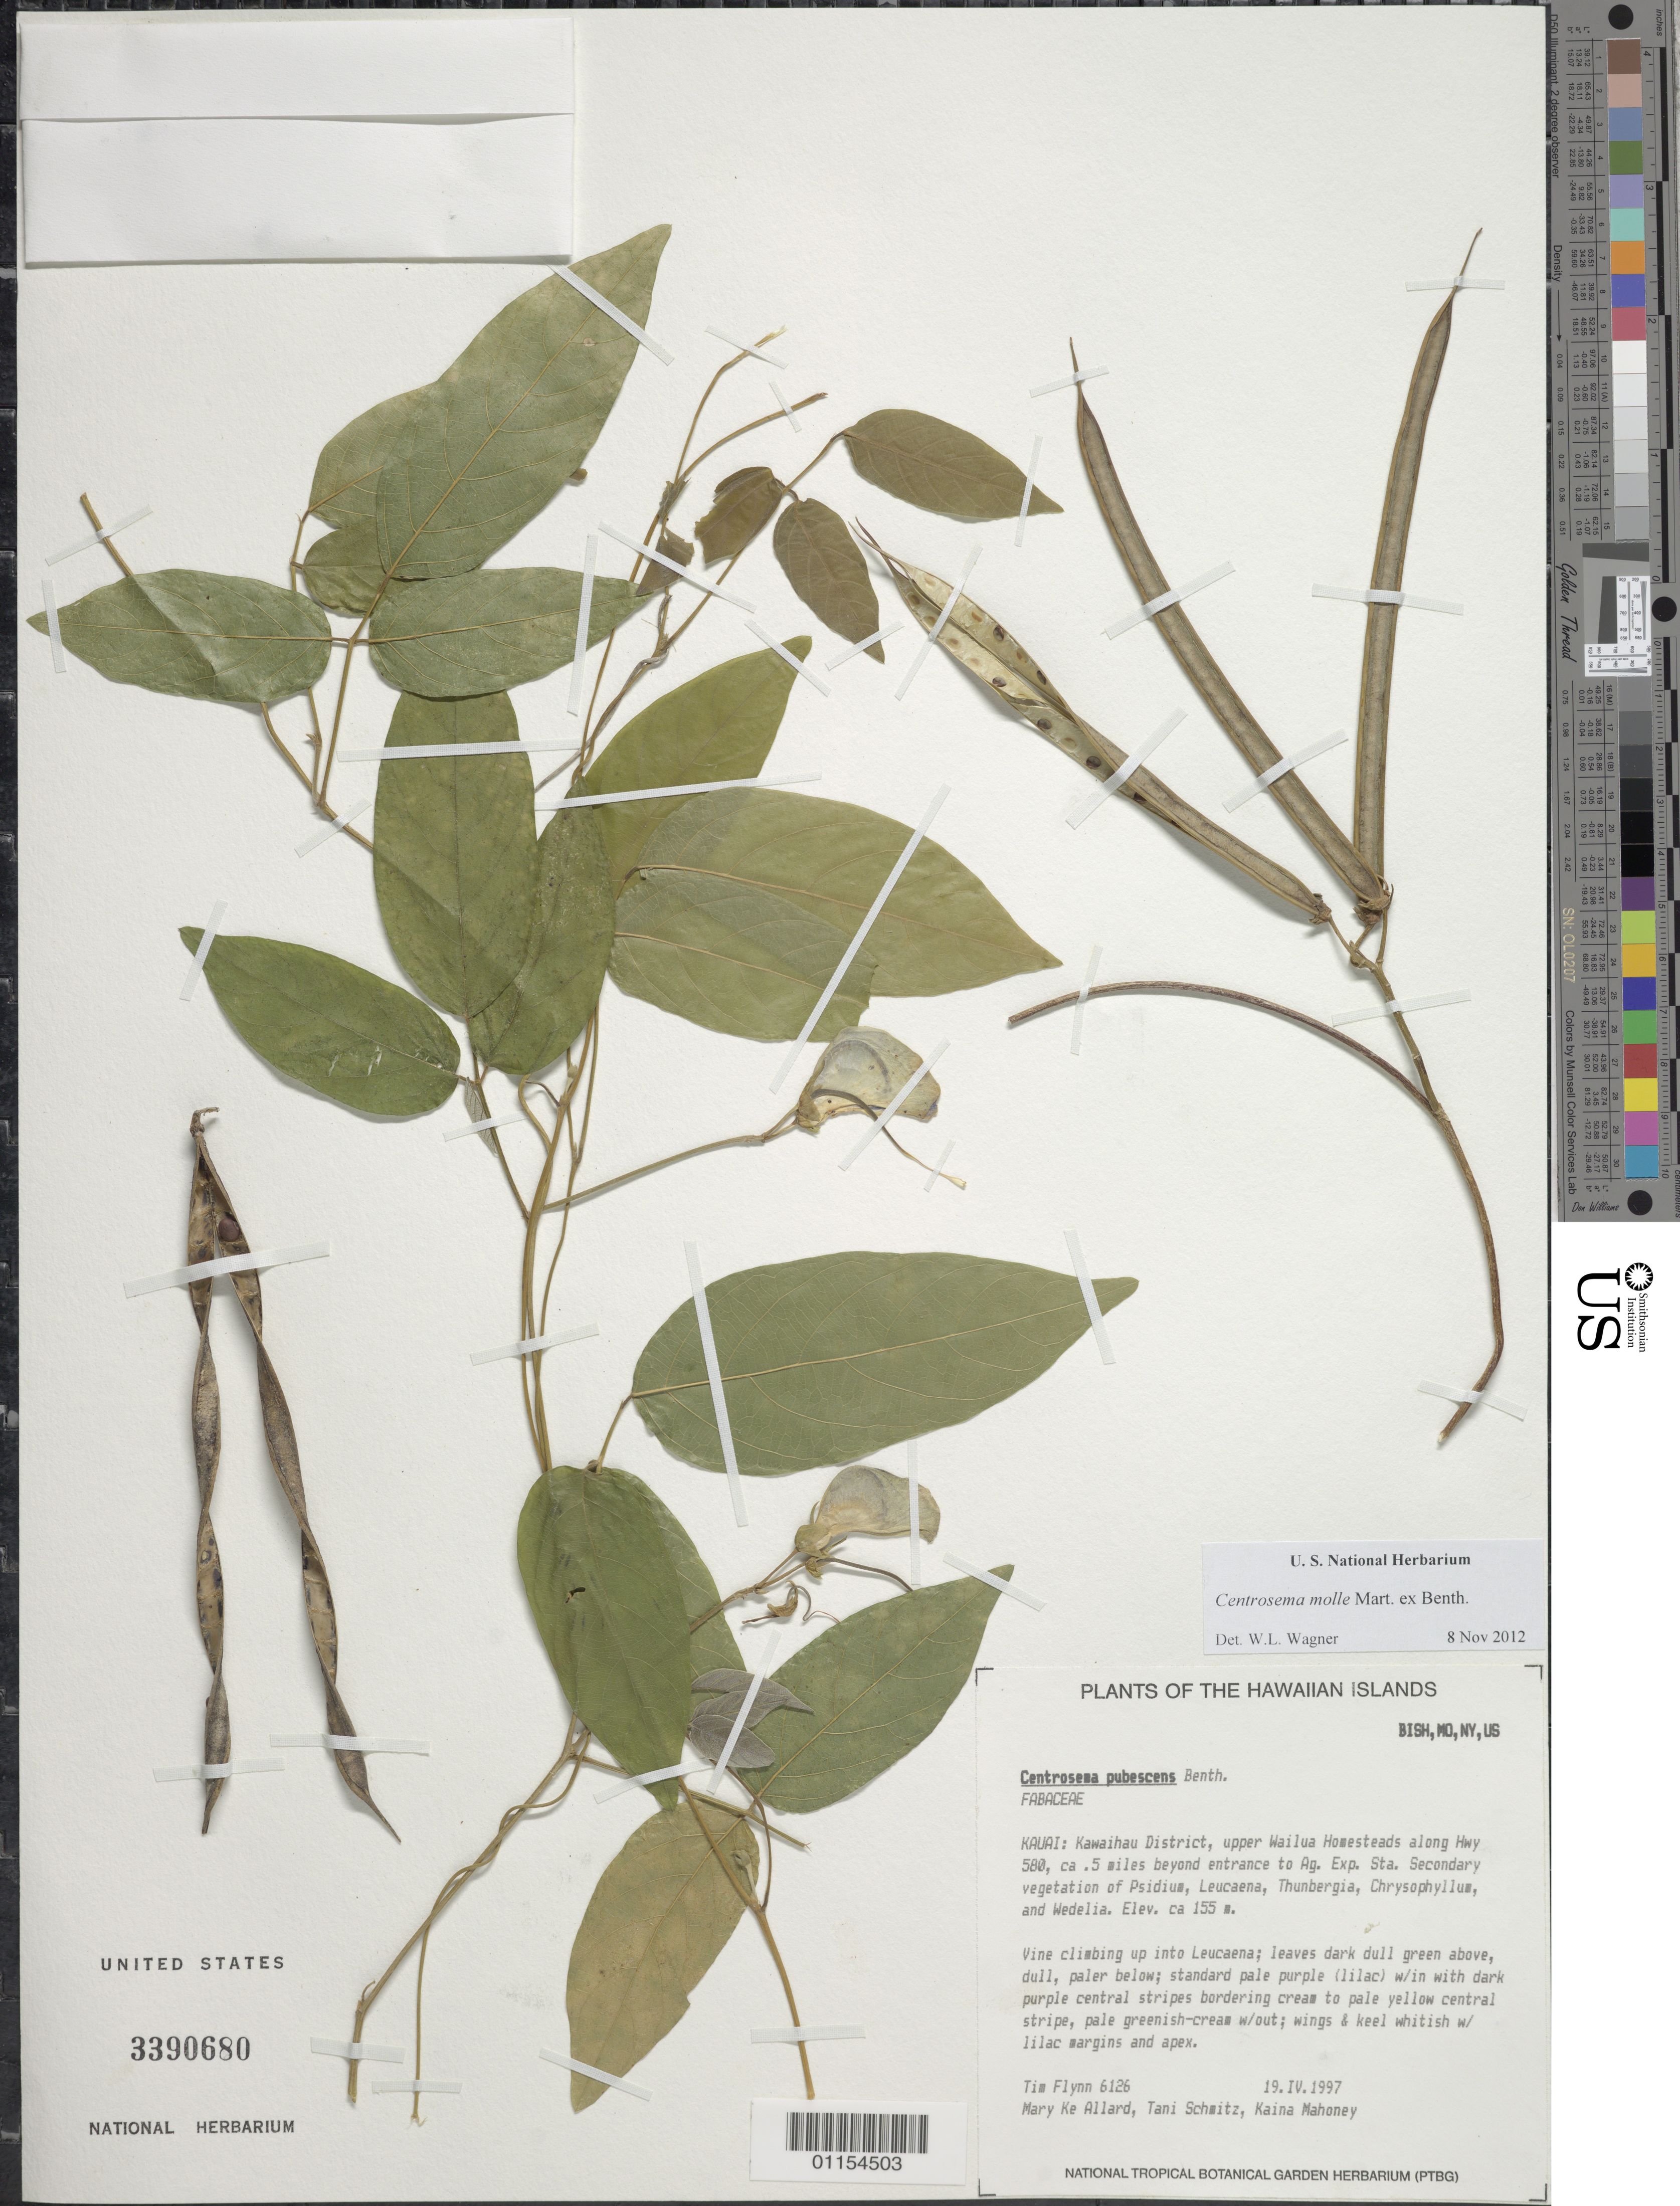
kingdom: Plantae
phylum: Tracheophyta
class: Magnoliopsida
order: Fabales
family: Fabaceae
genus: Centrosema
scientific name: Centrosema molle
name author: Mart. ex Benth.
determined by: Wagner, W. L., (BOT), Smithsonian Institution - National Museum of Natural History (UNITED STATES)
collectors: T. W. Flynn, M. Allard, T. Schmitz & K. Mahoney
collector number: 6126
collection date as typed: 19 Apr 1997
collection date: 1997-04-19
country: United States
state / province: Hawaii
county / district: Kauai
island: Kaua'i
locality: Kawaihau District, upper Wailua Homesteads along Hwy 580, ca. .5 miles beyond entrance to Ag. Exp. Sta.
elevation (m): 155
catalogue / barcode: US 3390680